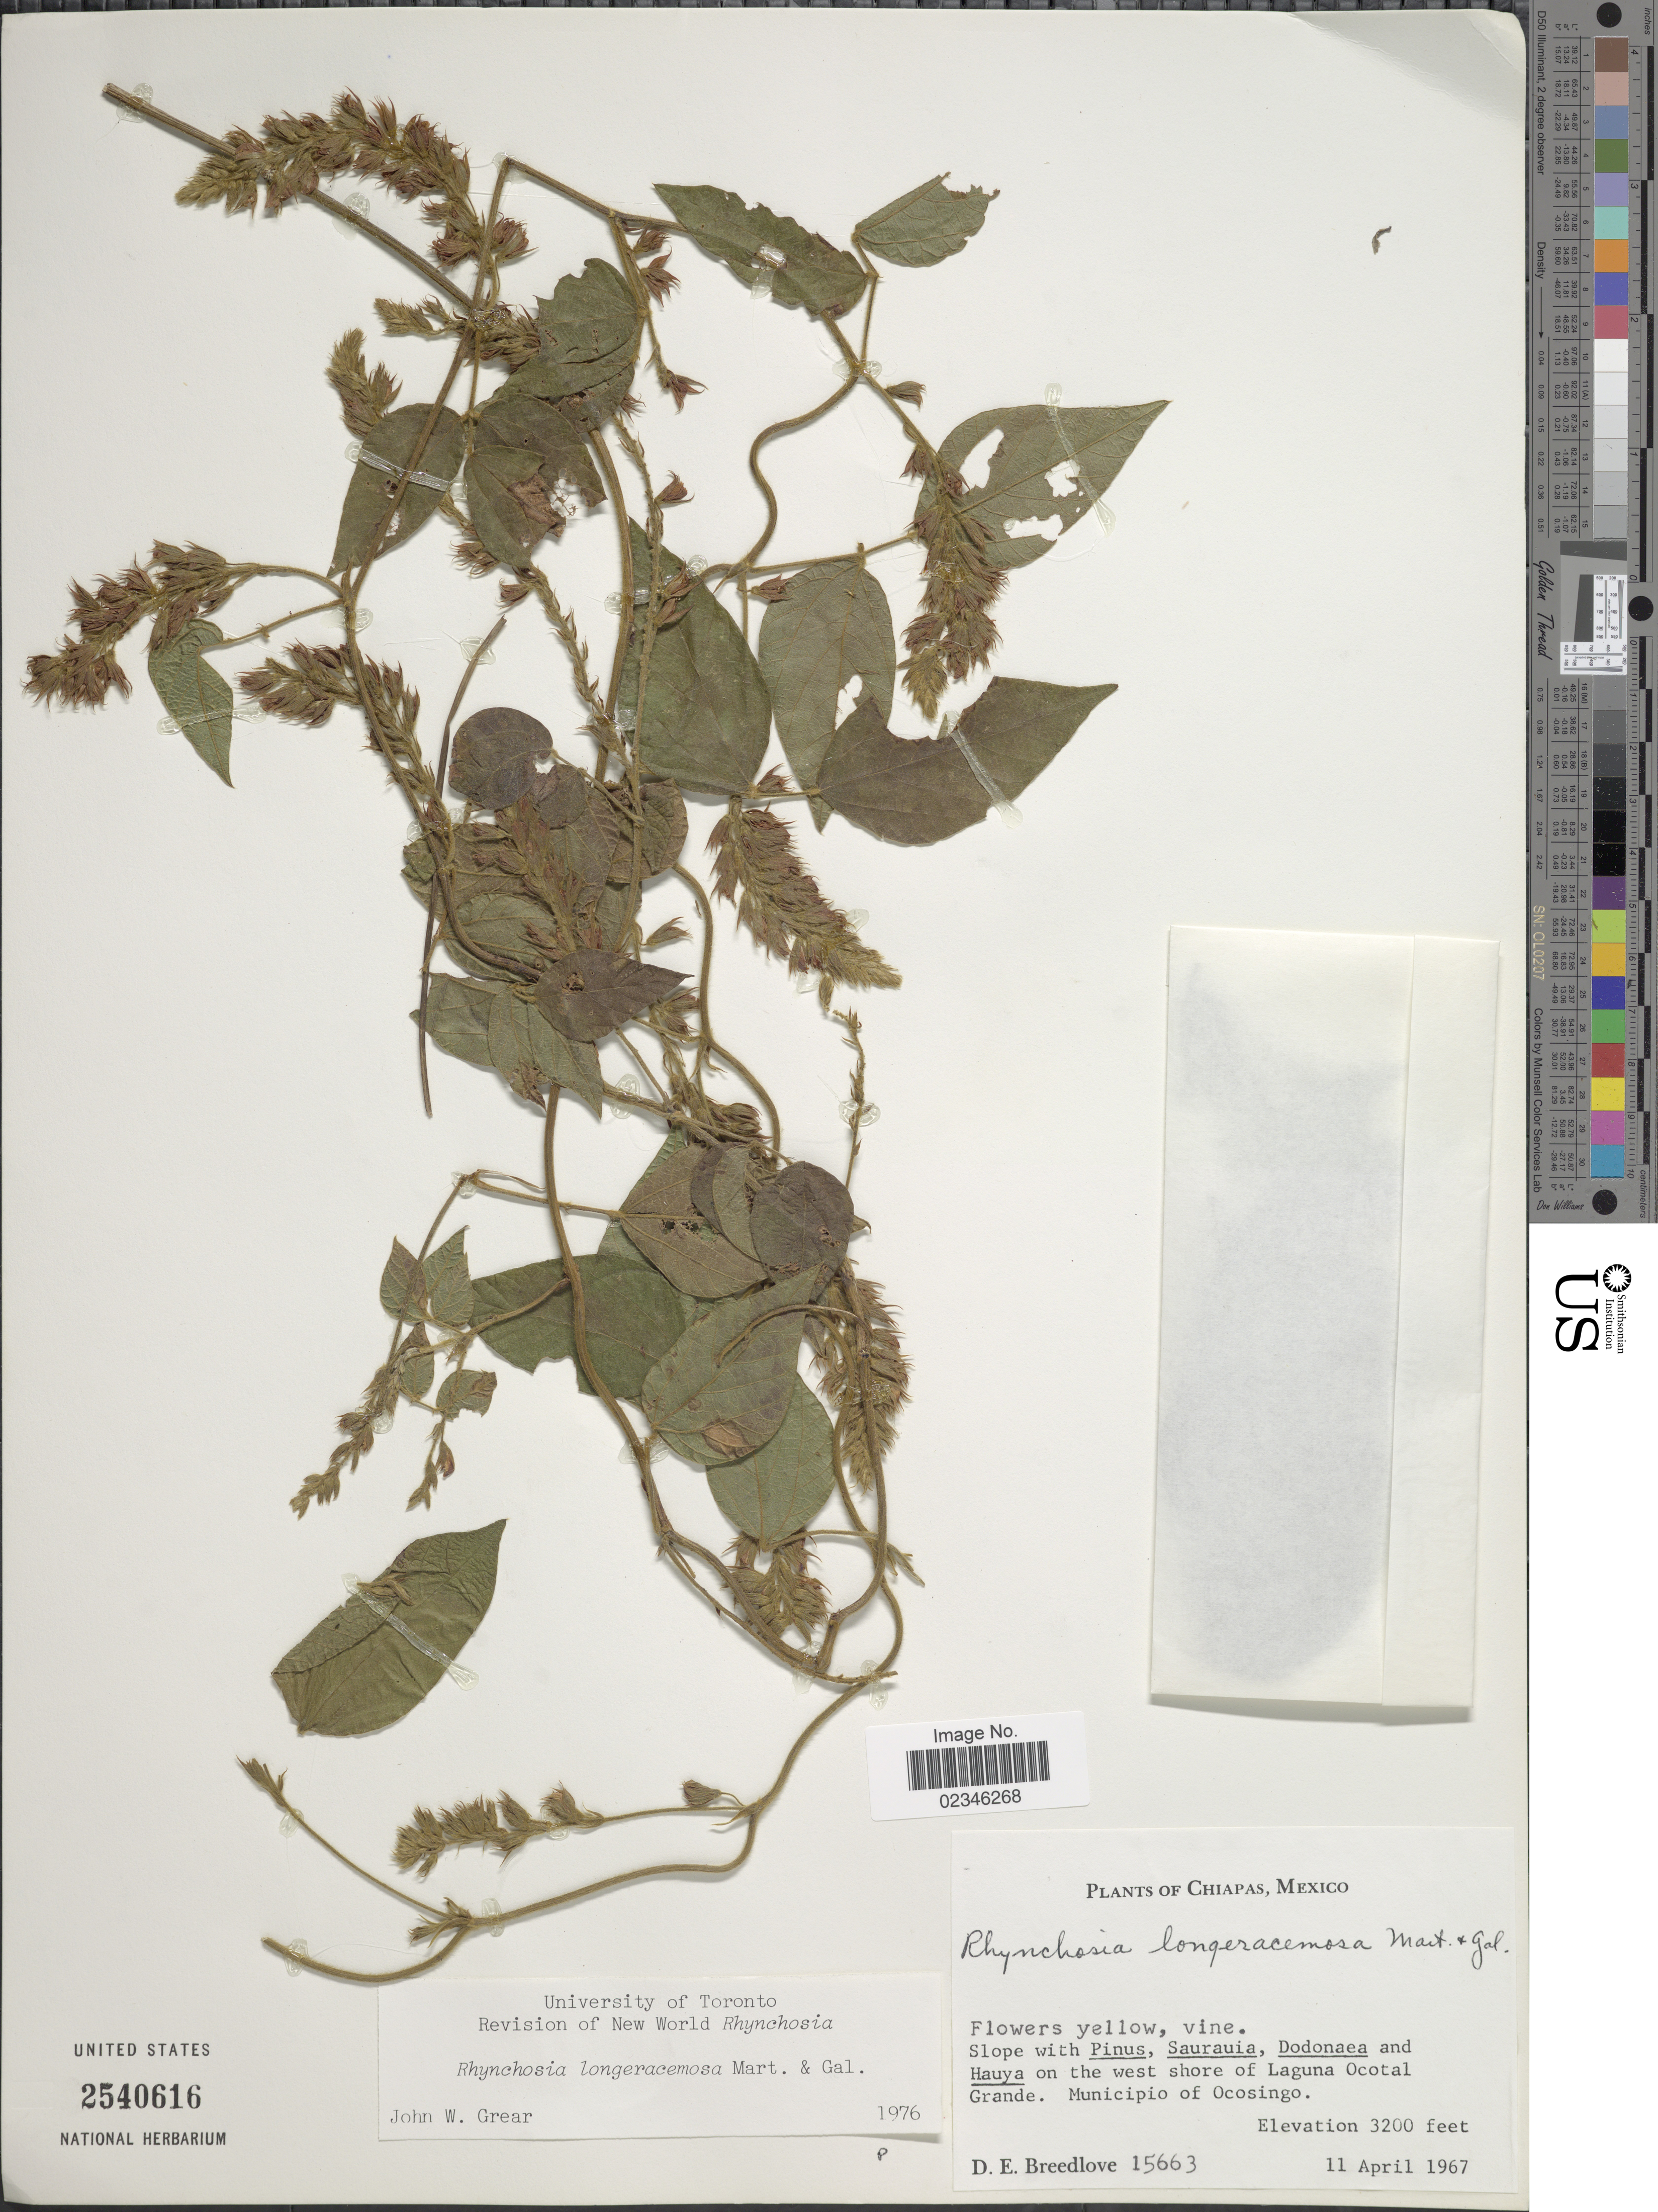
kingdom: Plantae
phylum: Tracheophyta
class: Magnoliopsida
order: Fabales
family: Fabaceae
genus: Rhynchosia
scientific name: Rhynchosia longeracemosa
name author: M. Martens & Galeotti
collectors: D. E. Breedlove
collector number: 15663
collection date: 1967-04-11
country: Mexico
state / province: Chiapas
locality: West shore of Laguna Ocotal Grande. Municipio of Ocosingo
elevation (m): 975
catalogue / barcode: US 2540616